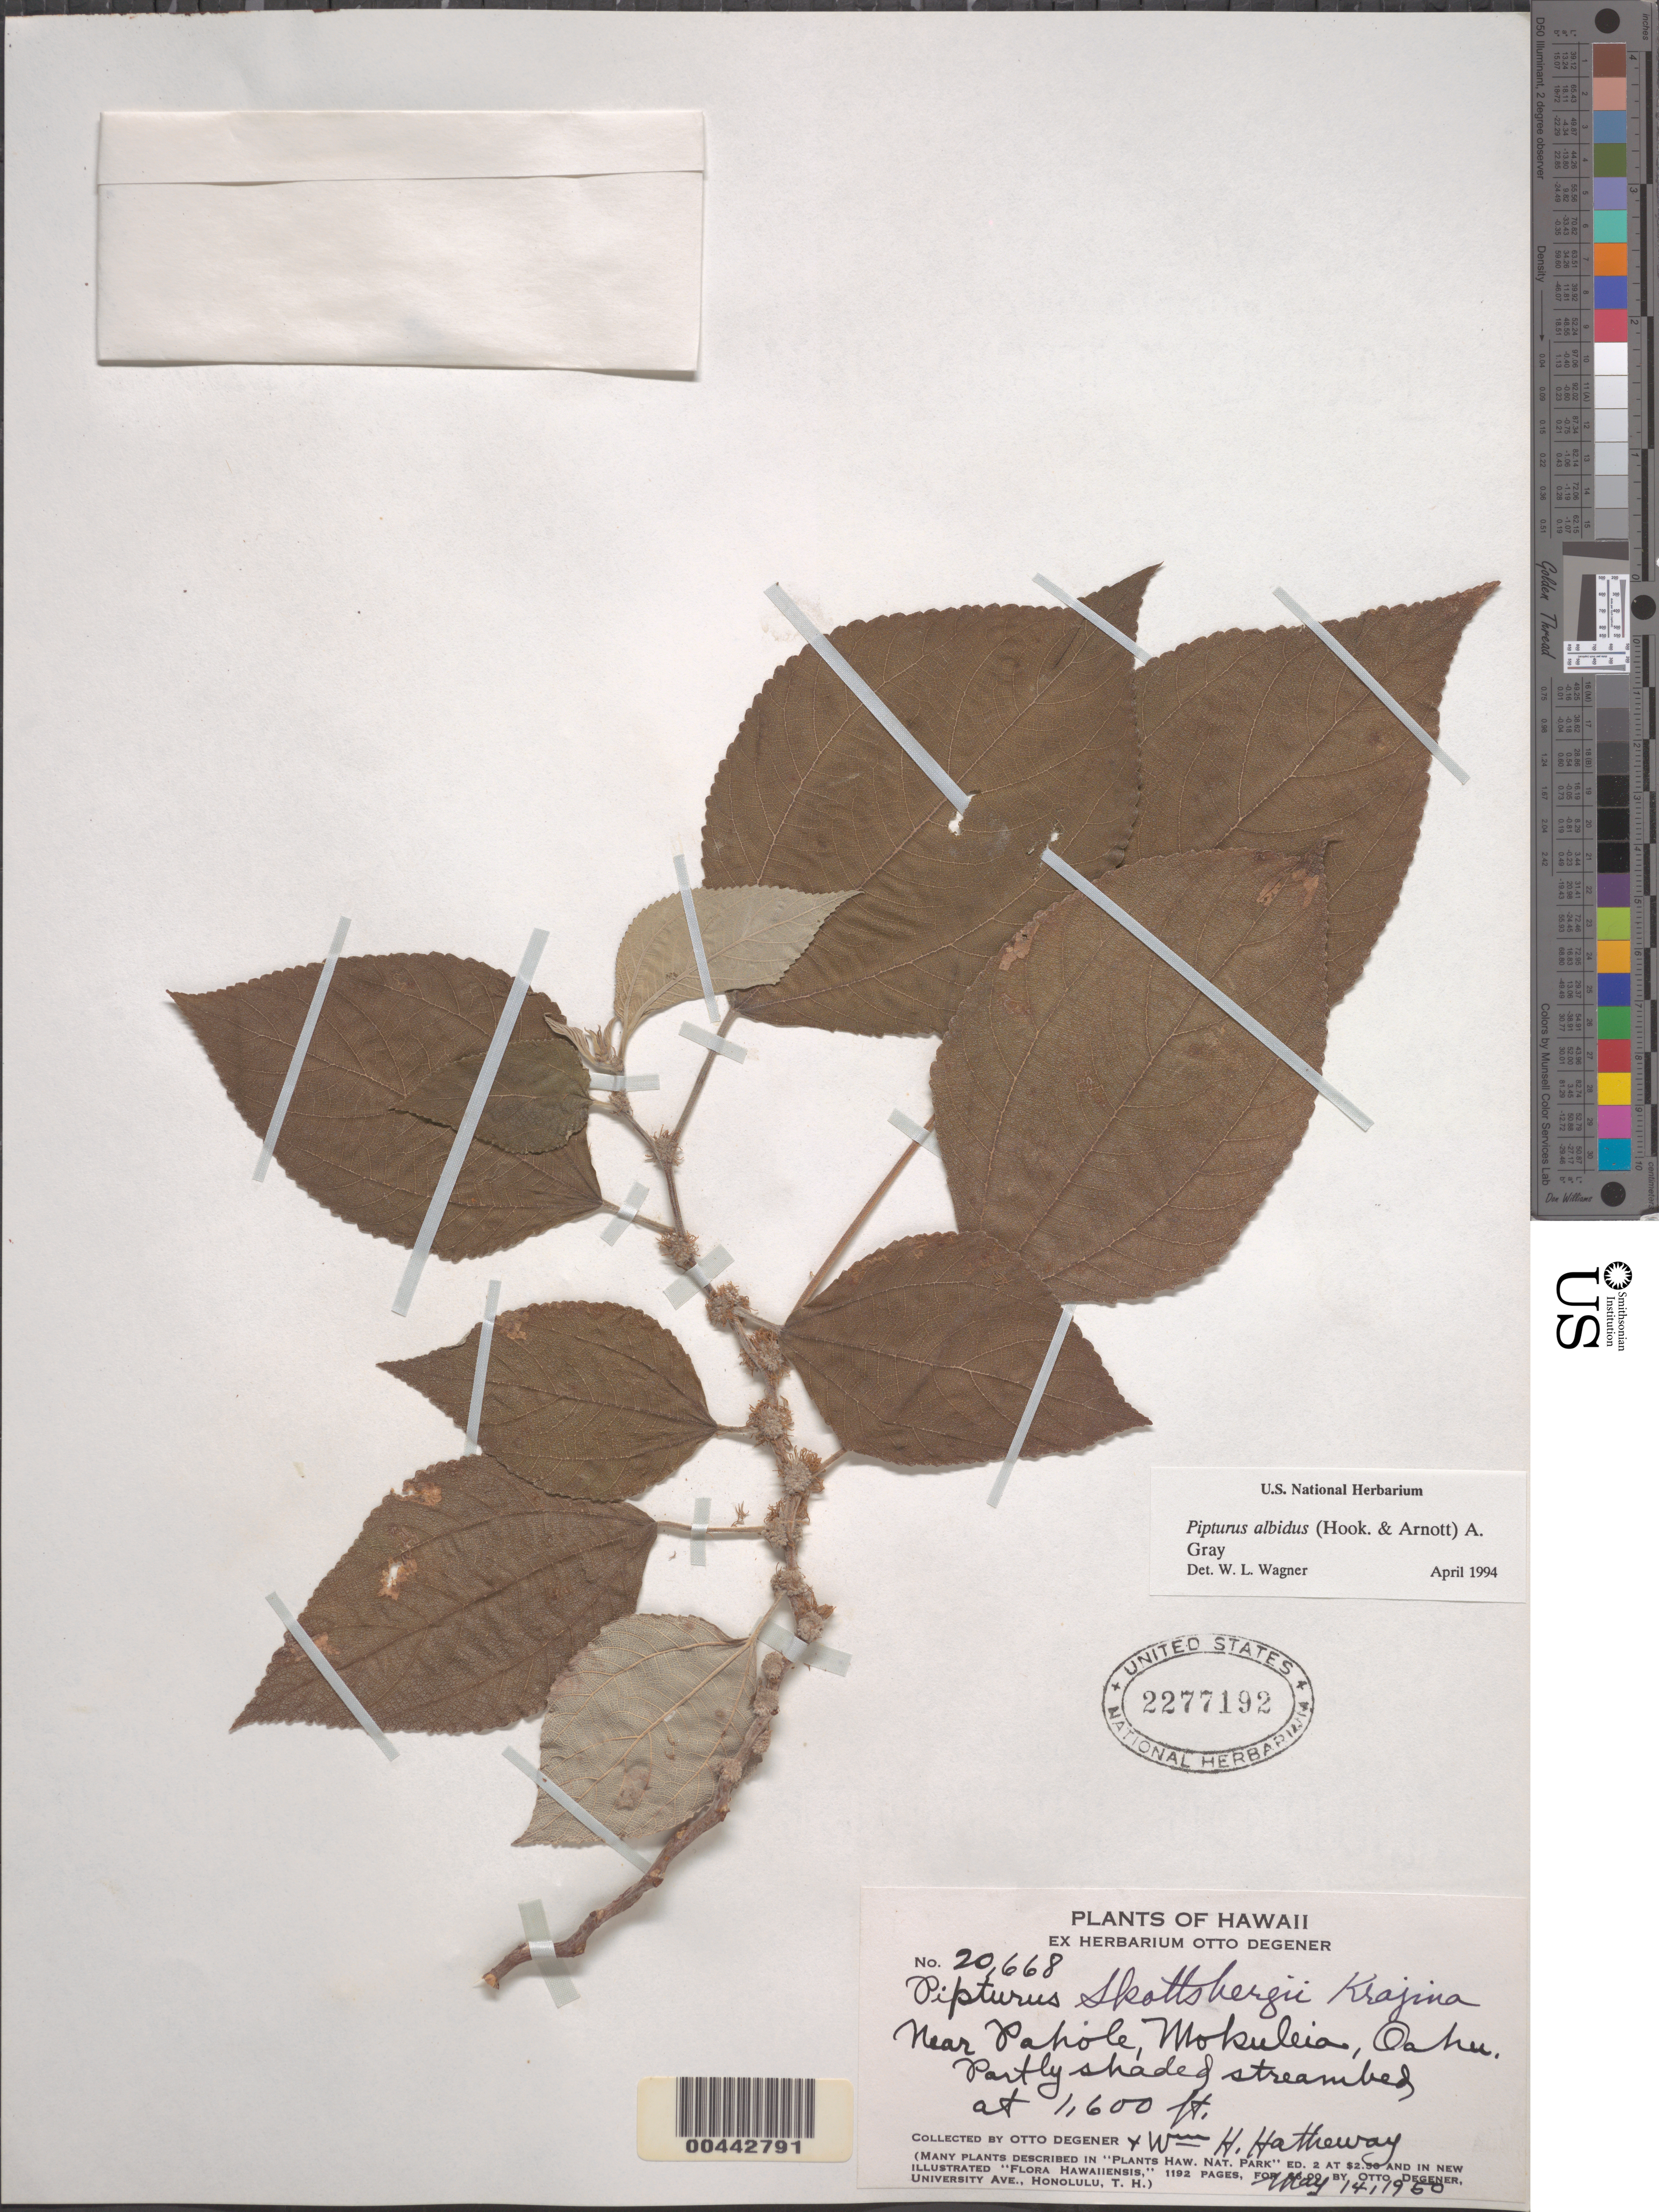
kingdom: Plantae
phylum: Tracheophyta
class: Magnoliopsida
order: Rosales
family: Urticaceae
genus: Pipturus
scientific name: Pipturus albidus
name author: (Hook. & Arn.) A. Gray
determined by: Wagner, W. L., (BOT), Smithsonian Institution - National Museum of Natural History (UNITED STATES)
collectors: O. Degener & W. H. Hatheway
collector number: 20668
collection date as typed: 14 May 1950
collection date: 1950-05-14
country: United States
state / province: Hawaii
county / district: Honolulu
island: Oahu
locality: Near Pahole, Mokuleia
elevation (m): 488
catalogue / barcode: US 2277192